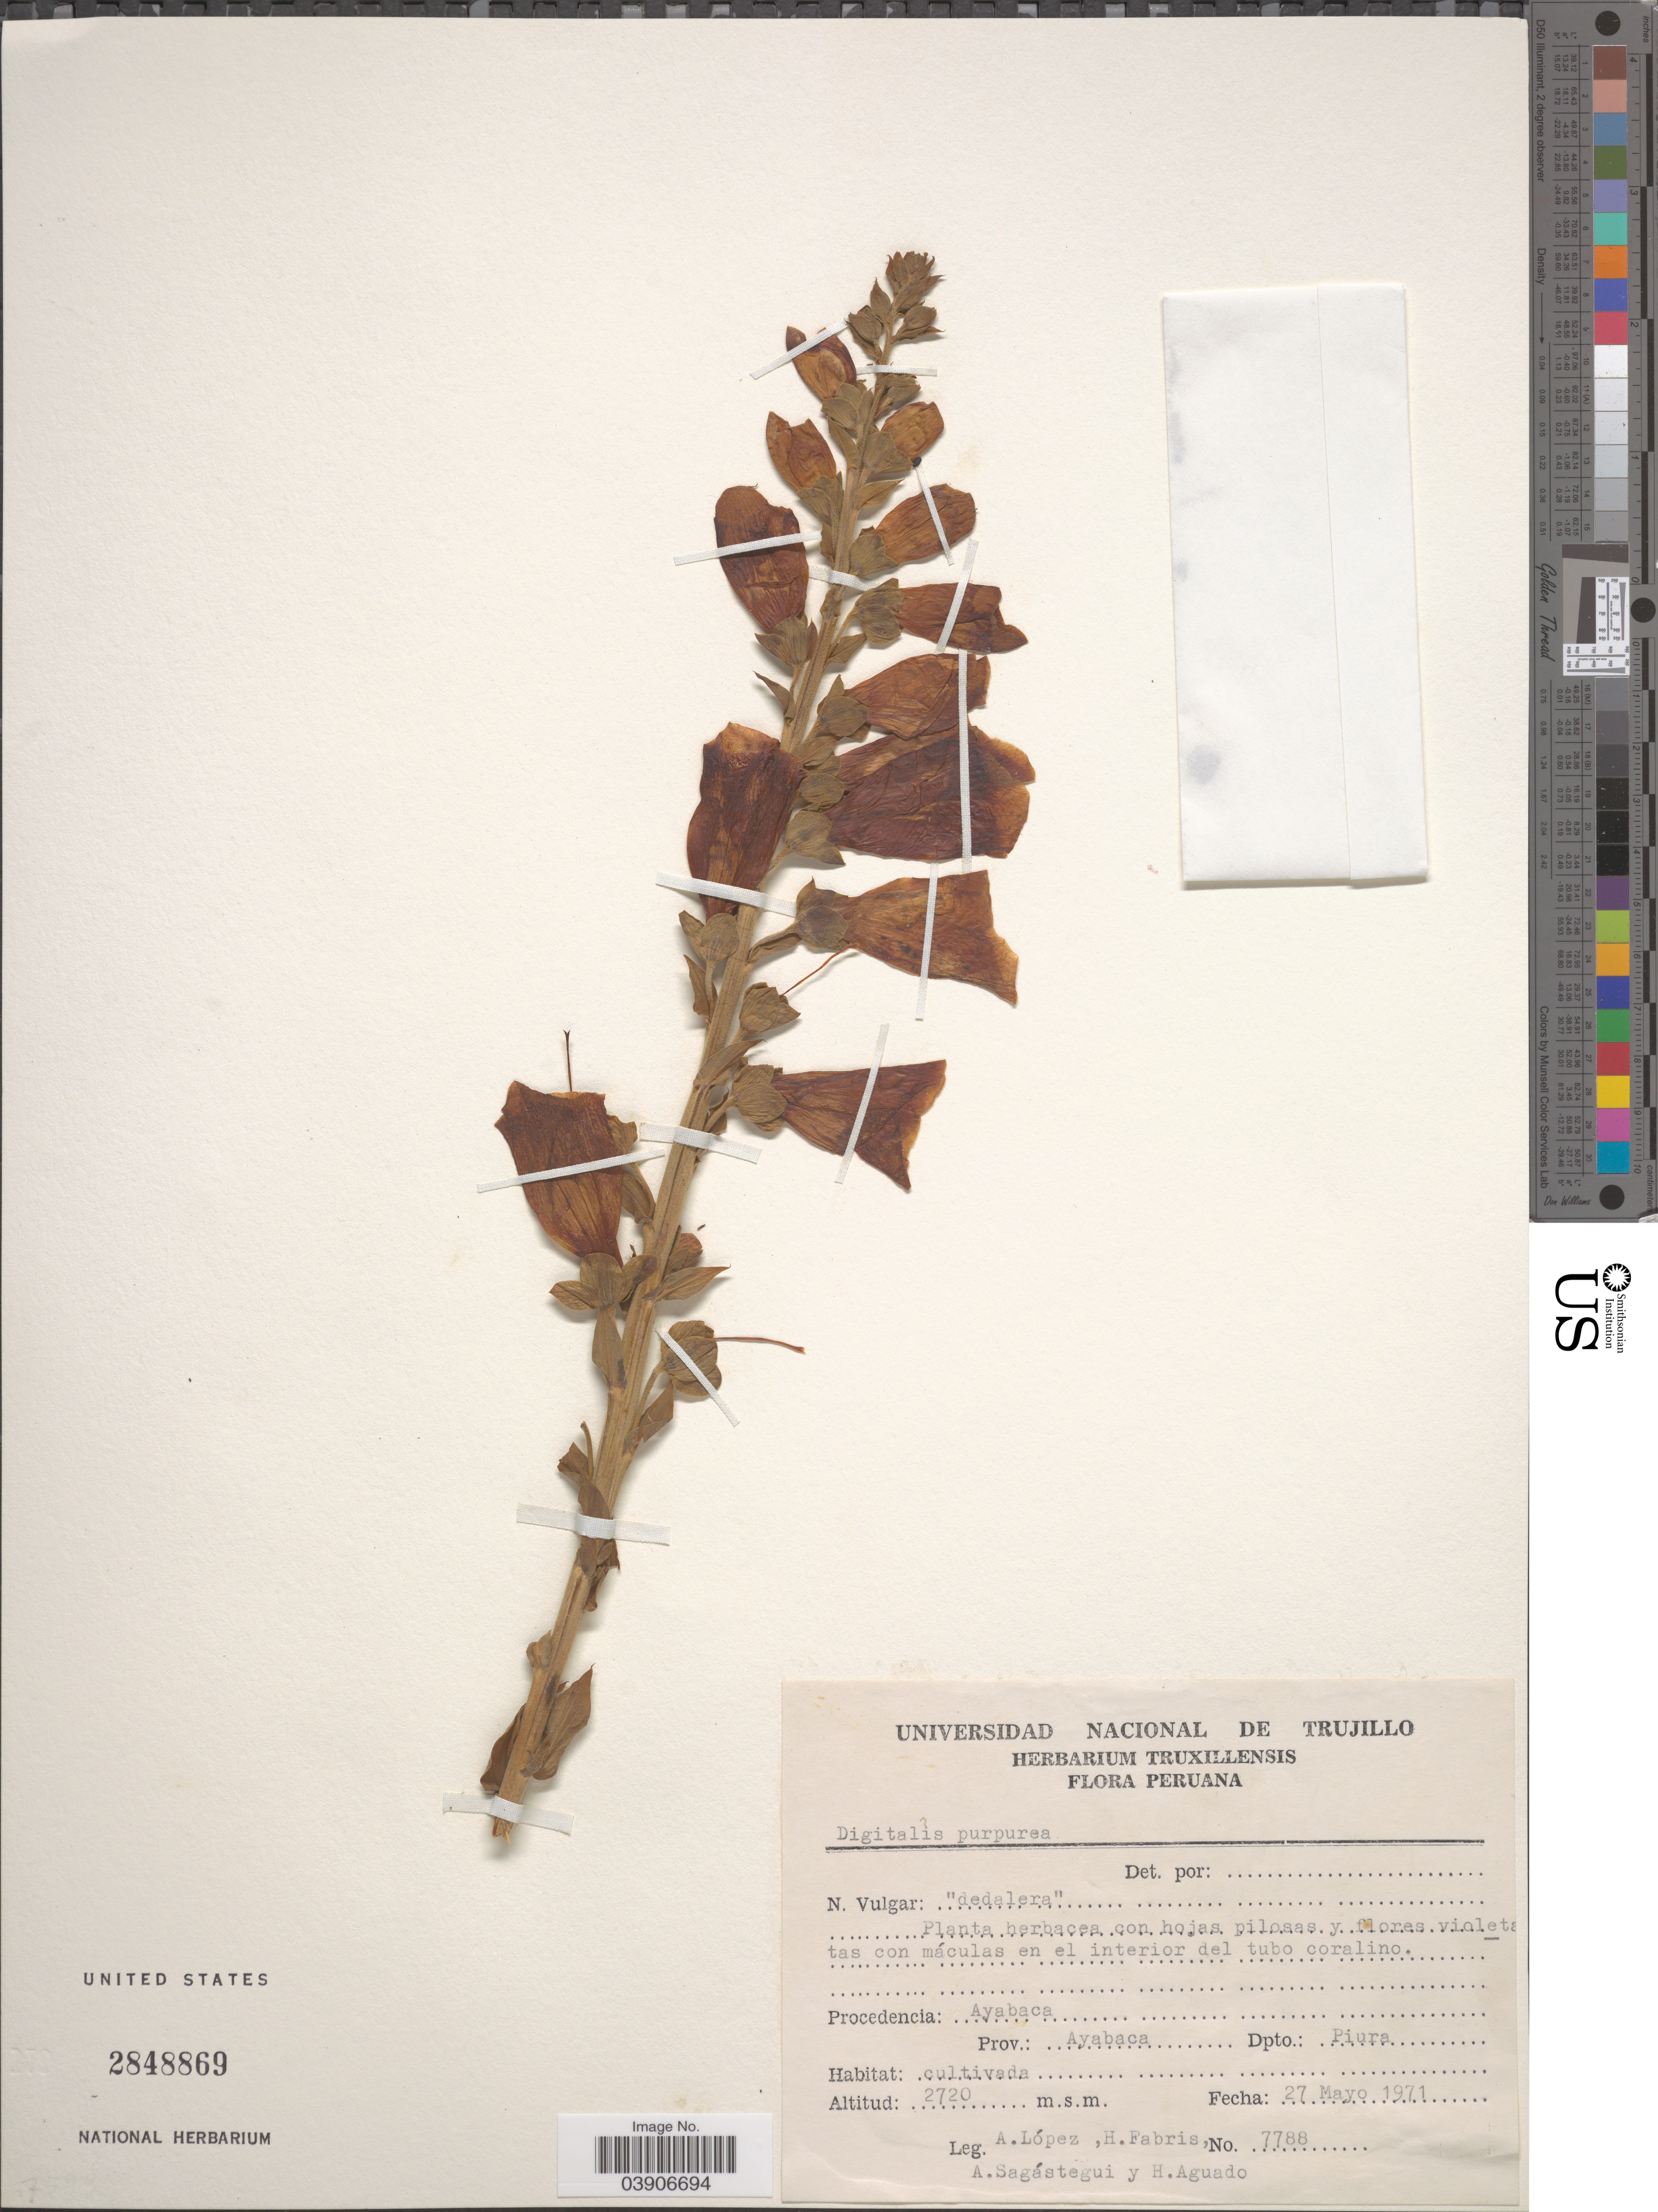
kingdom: Plantae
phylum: Tracheophyta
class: Magnoliopsida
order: Lamiales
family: Plantaginaceae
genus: Digitalis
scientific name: Digitalis purpurea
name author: L.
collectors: A. López, H. Fabris, A. Sagastegui & H. Aguado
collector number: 7788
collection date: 1971-05-27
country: Peru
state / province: Piura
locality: Ayabaca. Prov.: Ayabaca. Dpto.: Piura.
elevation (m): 2720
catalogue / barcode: US 2848869